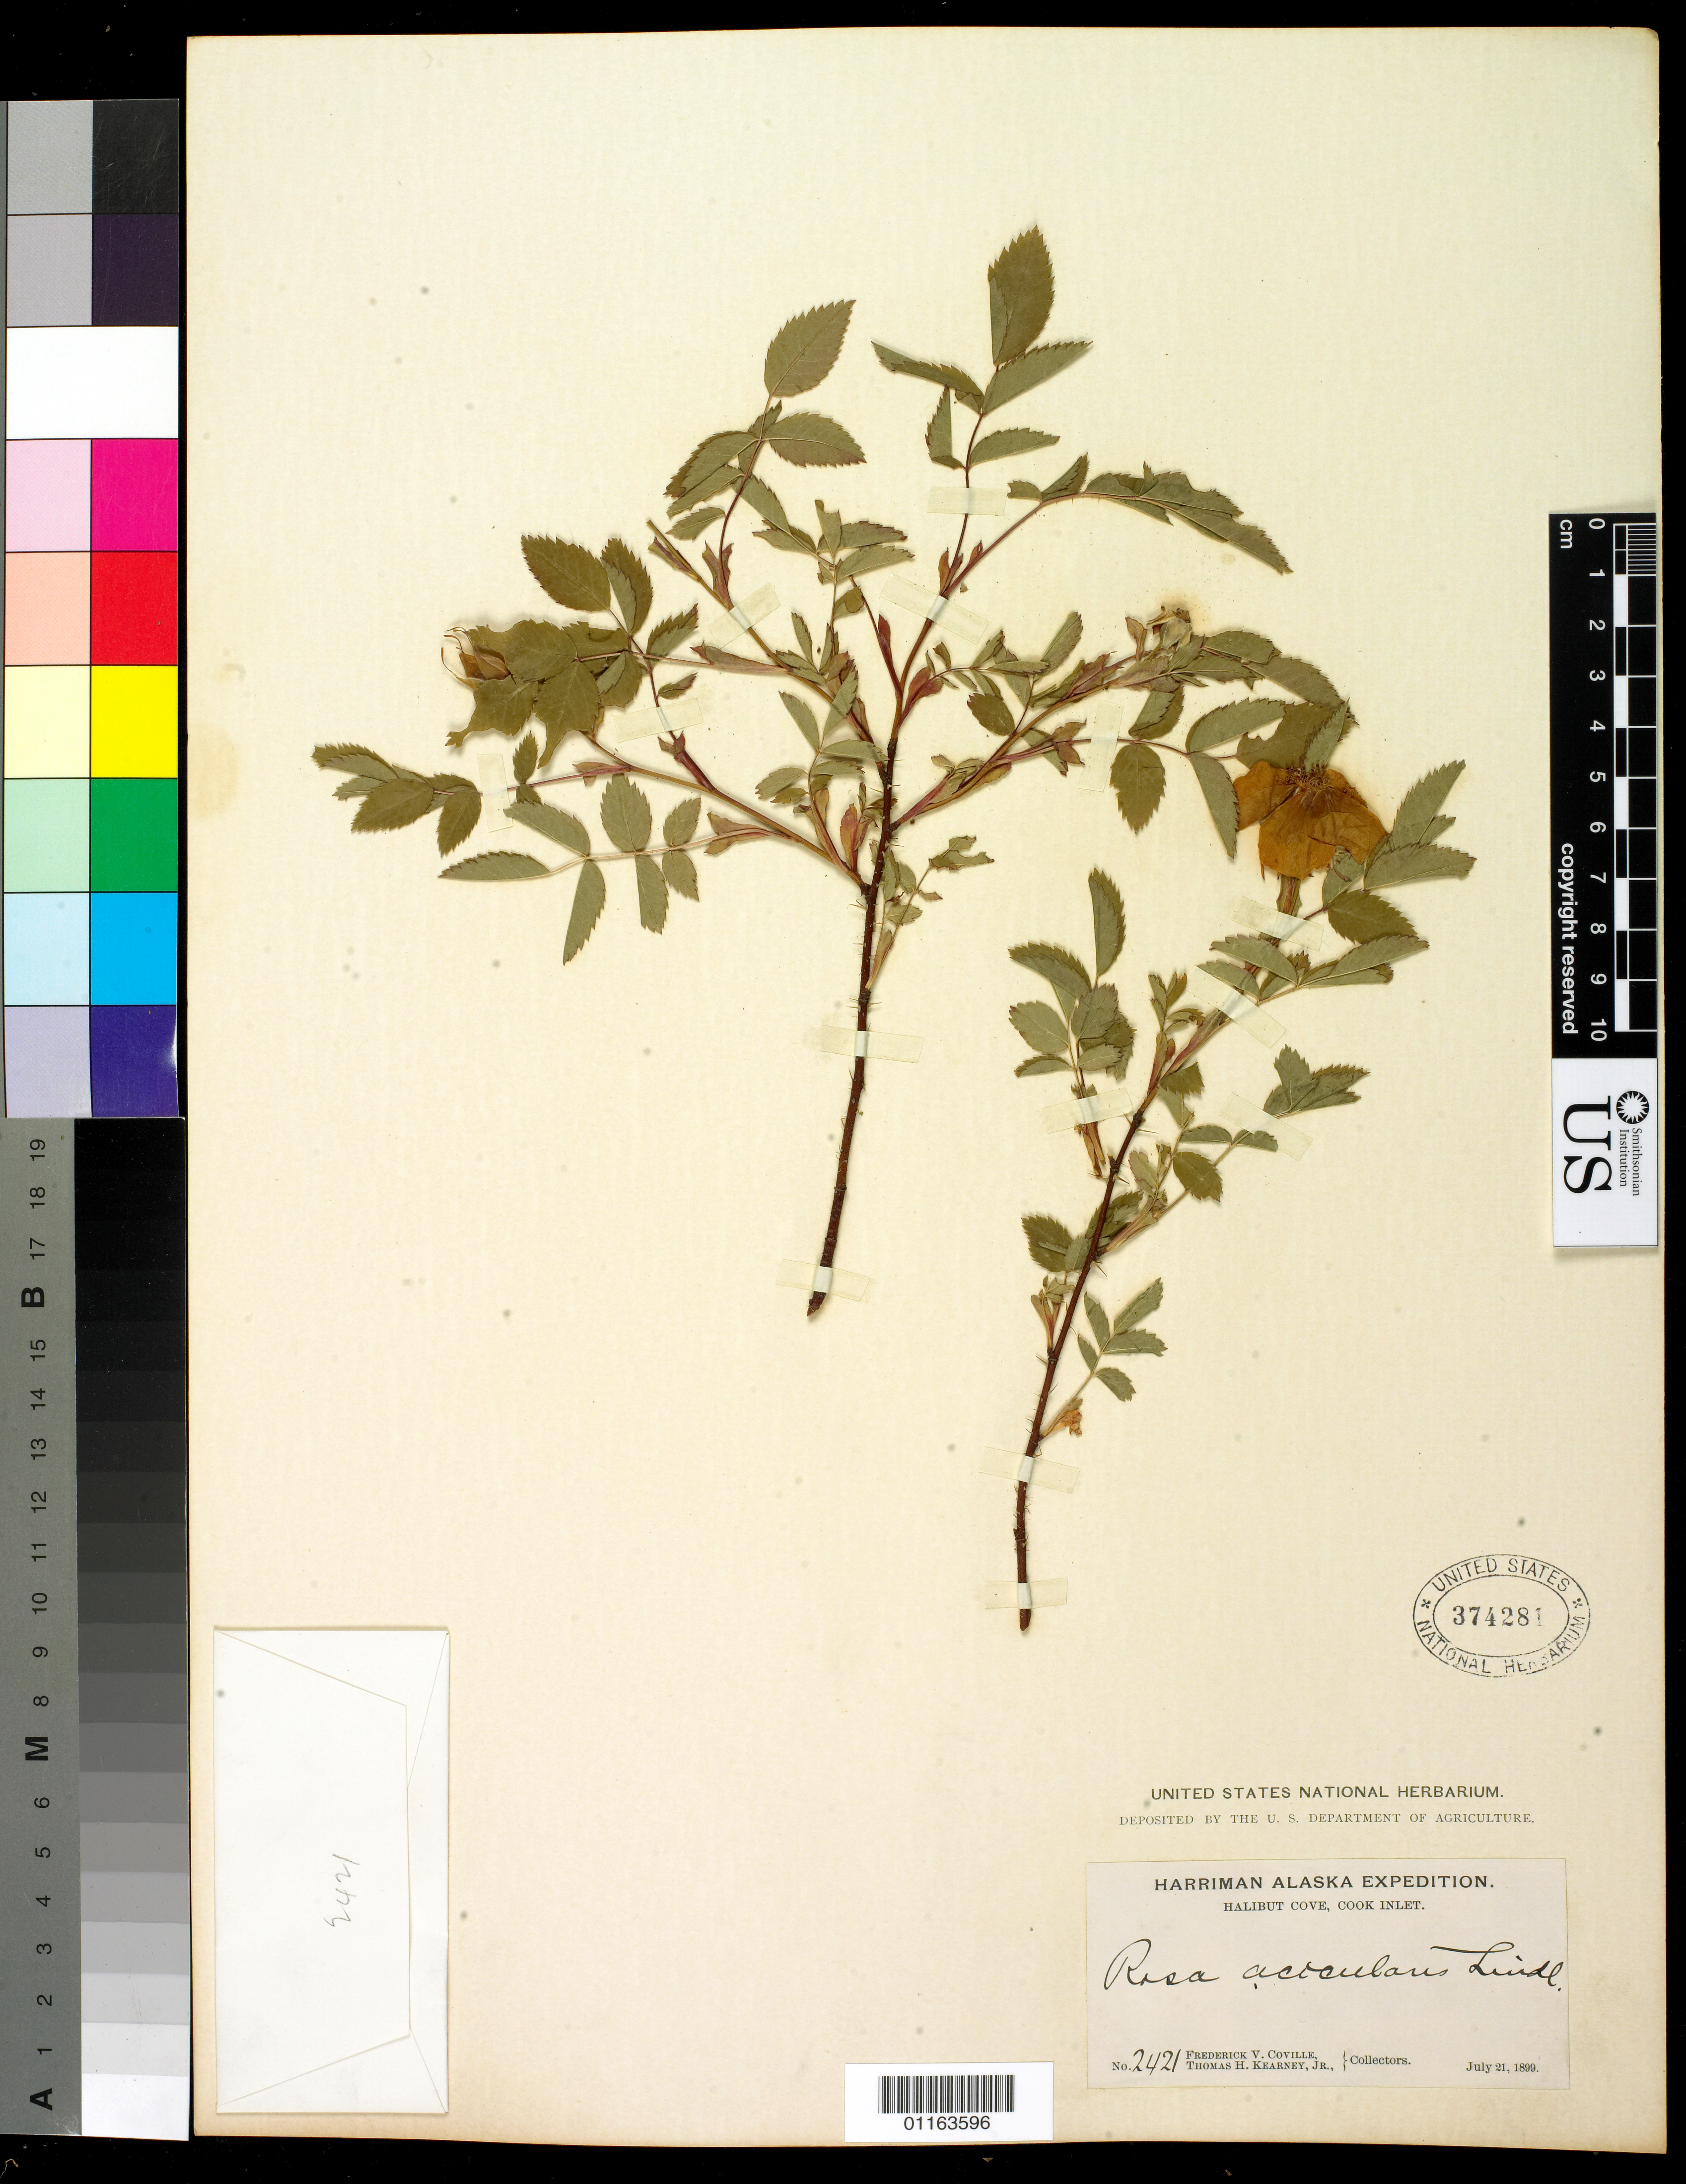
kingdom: Plantae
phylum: Tracheophyta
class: Magnoliopsida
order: Rosales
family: Rosaceae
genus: Rosa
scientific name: Rosa acicularis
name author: Lindl.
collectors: F. V. Coville & T. H. Kearney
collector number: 2421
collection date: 1899-07-21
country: United States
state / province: Alaska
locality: Halibut Cove, Cook Inlet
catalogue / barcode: US 374281